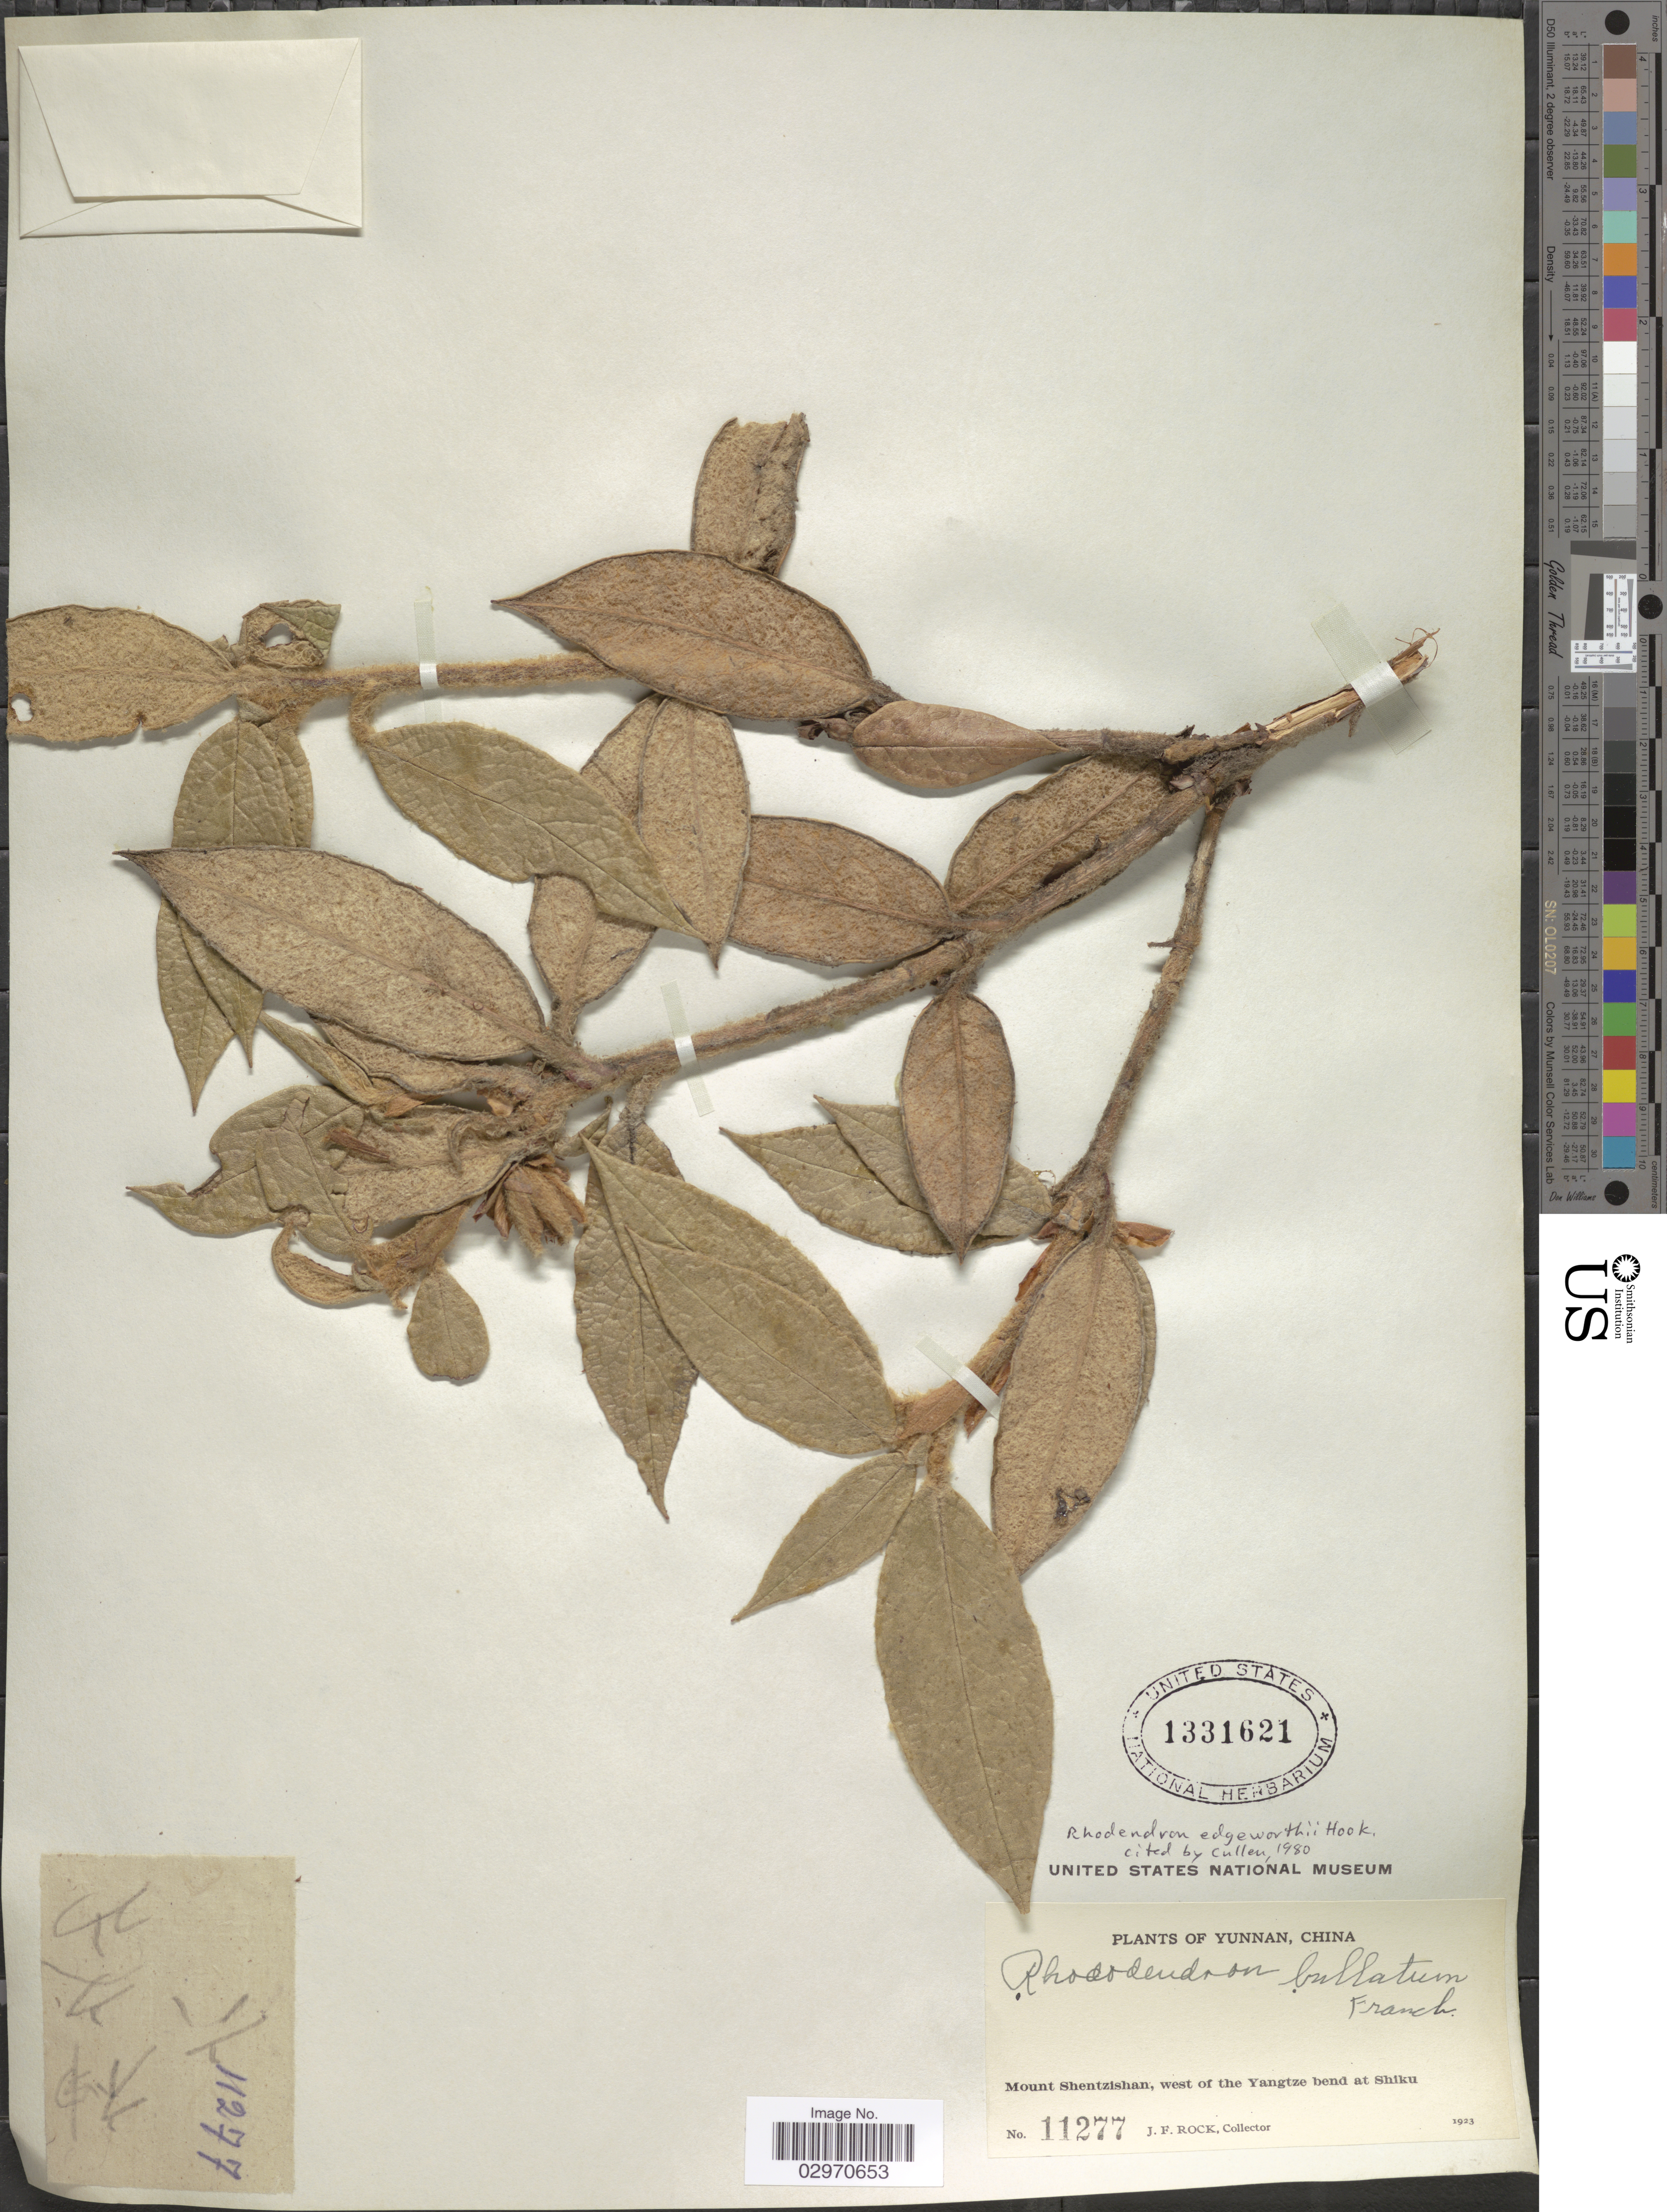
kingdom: Plantae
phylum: Tracheophyta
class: Magnoliopsida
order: Ericales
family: Ericaceae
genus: Rhododendron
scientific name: Rhododendron edgeworthii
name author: Hook.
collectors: J. Rock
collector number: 11277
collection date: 1923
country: China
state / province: Yunnan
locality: Mount Shentzishan, west of the Yangtze bend at Shiku.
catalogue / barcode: US 1331621